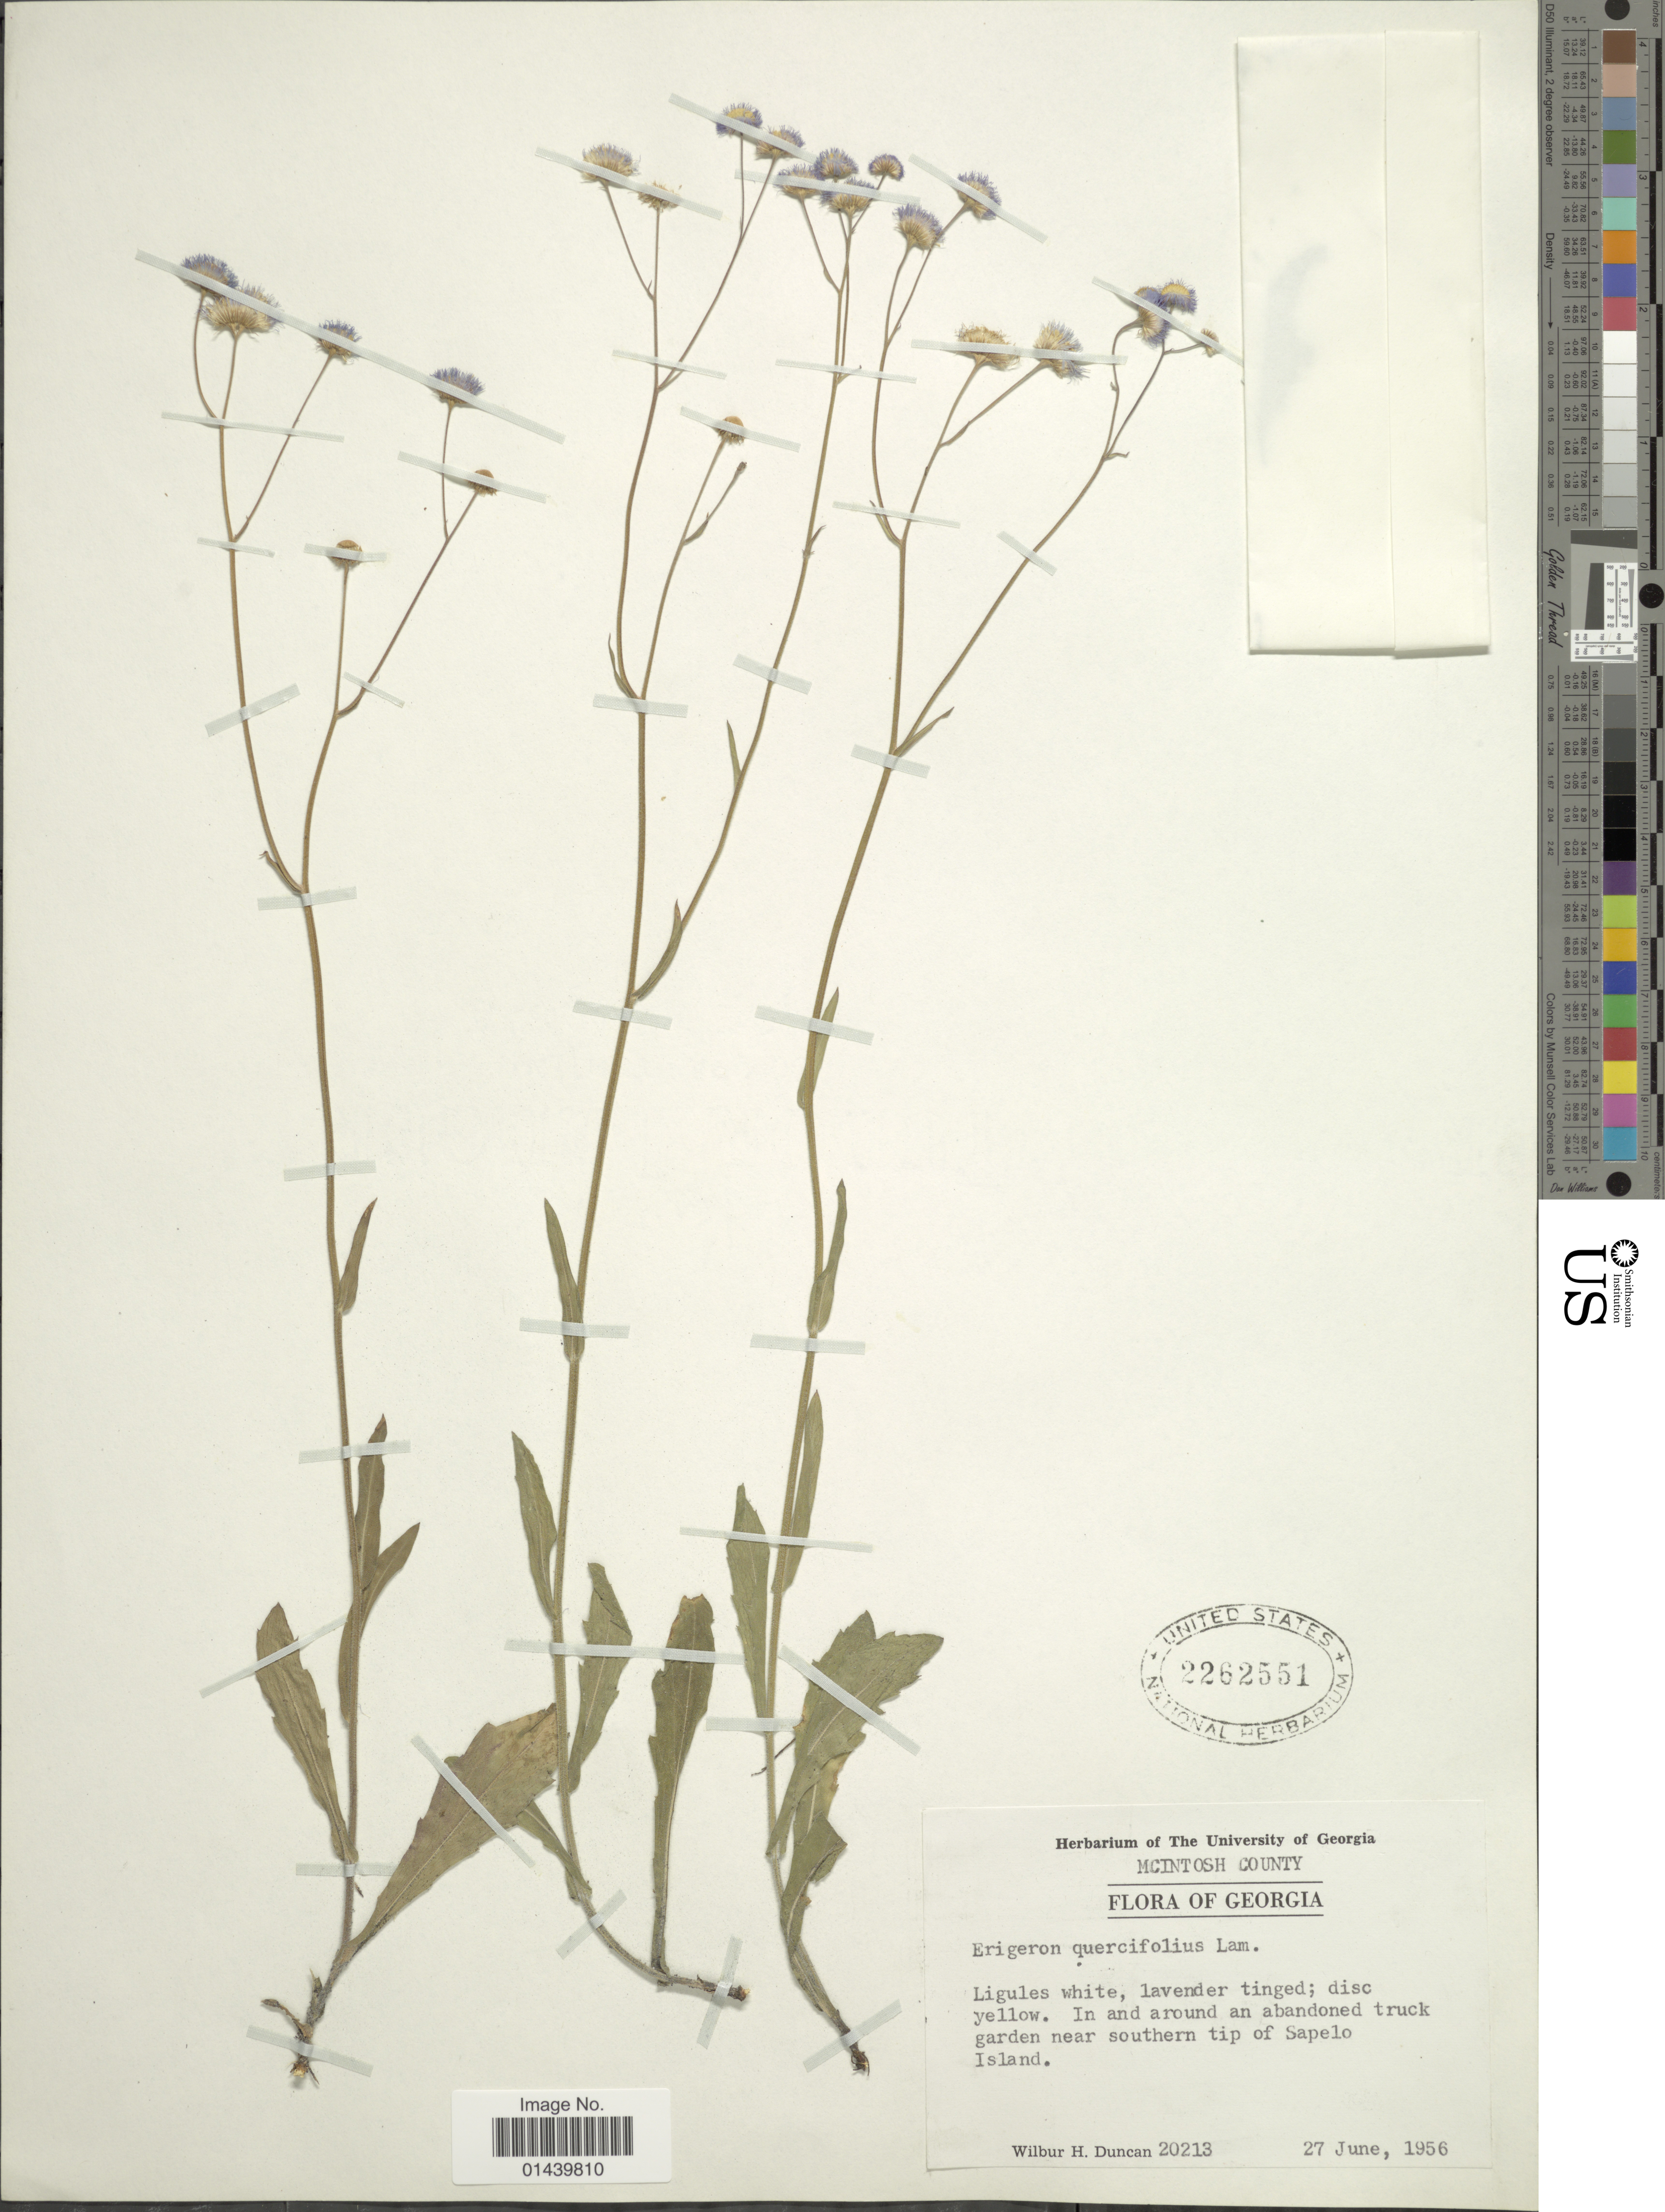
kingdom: Plantae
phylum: Tracheophyta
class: Magnoliopsida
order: Asterales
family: Asteraceae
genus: Erigeron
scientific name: Erigeron quercifolius Lam.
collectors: W. H. Duncan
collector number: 20213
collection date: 1956-06-27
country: United States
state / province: Georgia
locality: Mcintosh County. In and around an abandoned truck garden near southern tip of Sapelo Island.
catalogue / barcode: US 2262551